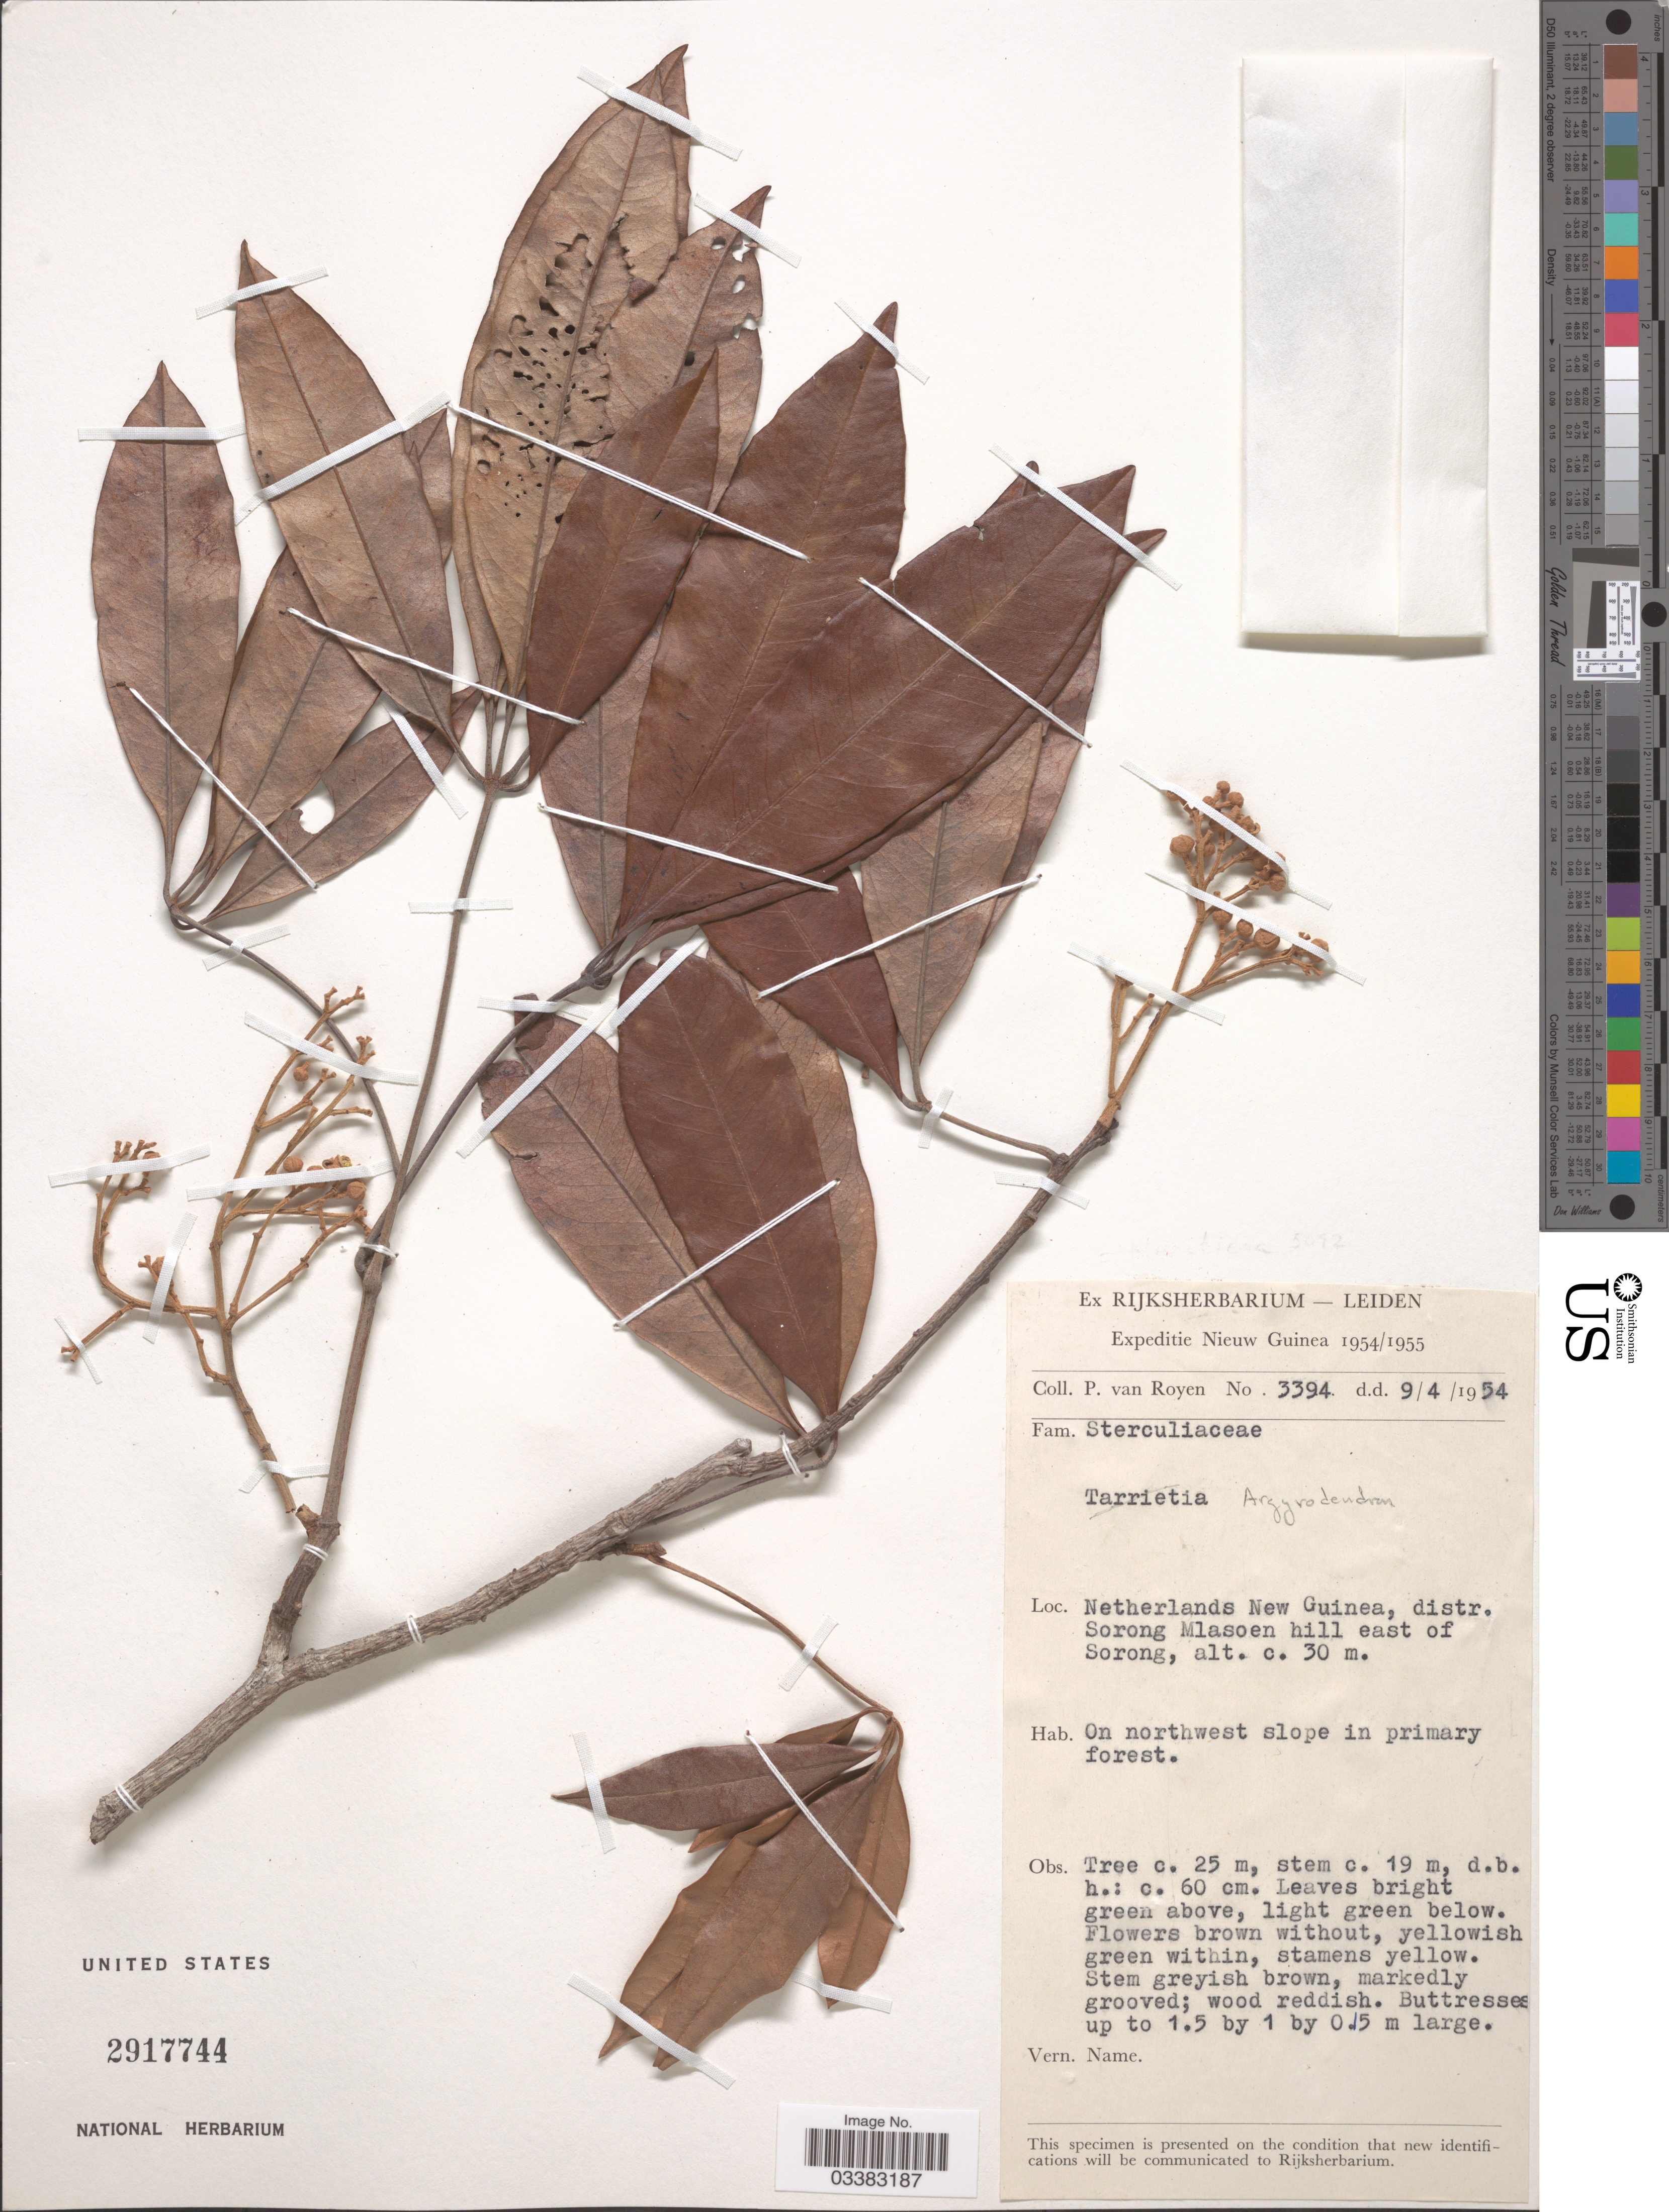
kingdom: Plantae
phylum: Tracheophyta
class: Magnoliopsida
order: Malvales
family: Malvaceae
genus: Argyrodendron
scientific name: Argyrodendron sp.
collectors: P. van Royen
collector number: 3394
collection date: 1954-04-09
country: Indonesia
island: New Guinea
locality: Netherlands New Guinea, distr. Sorong Mlasoen hill east of Sorong.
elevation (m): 30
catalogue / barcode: US 2917744